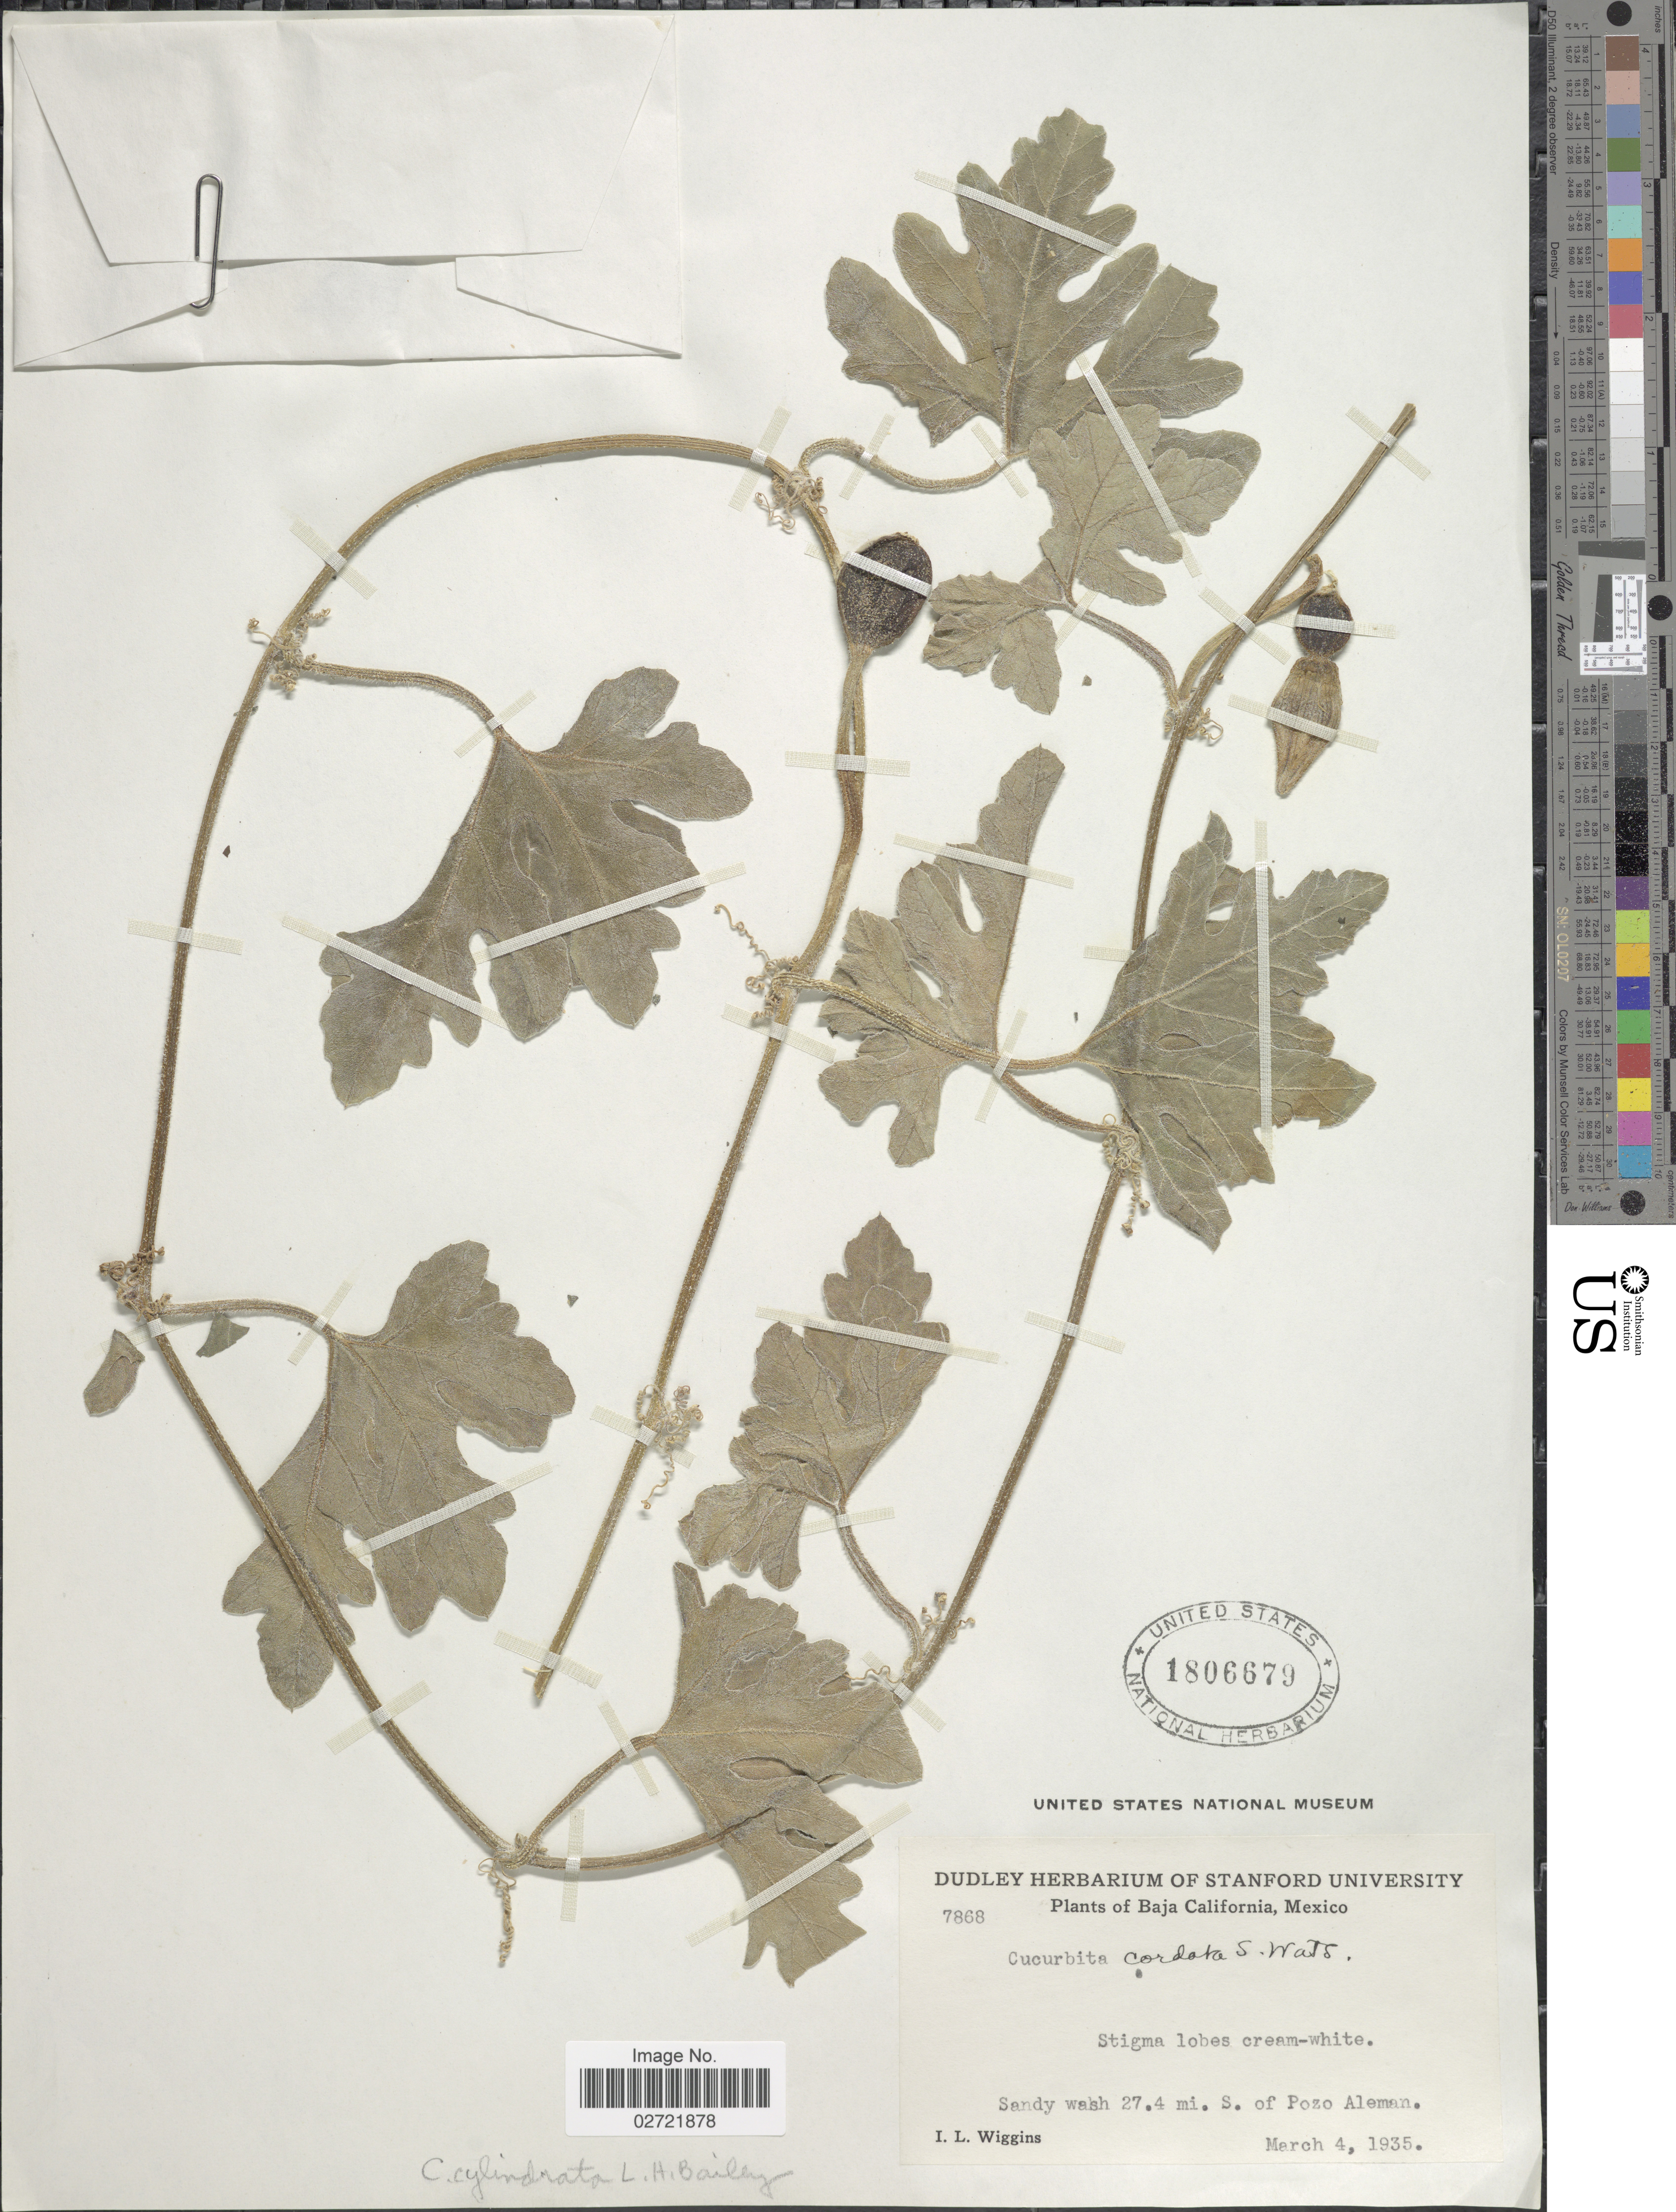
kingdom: Plantae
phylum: Tracheophyta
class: Magnoliopsida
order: Cucurbitales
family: Cucurbitaceae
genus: Cucurbita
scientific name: Cucurbita cylindrata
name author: L.H. Bailey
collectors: I. L. Wiggins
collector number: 7868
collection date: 1935-03-04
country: Mexico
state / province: Baja California Sur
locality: Sandy wash 27.4 mi S of Pozo Aleman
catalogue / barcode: US 1806679